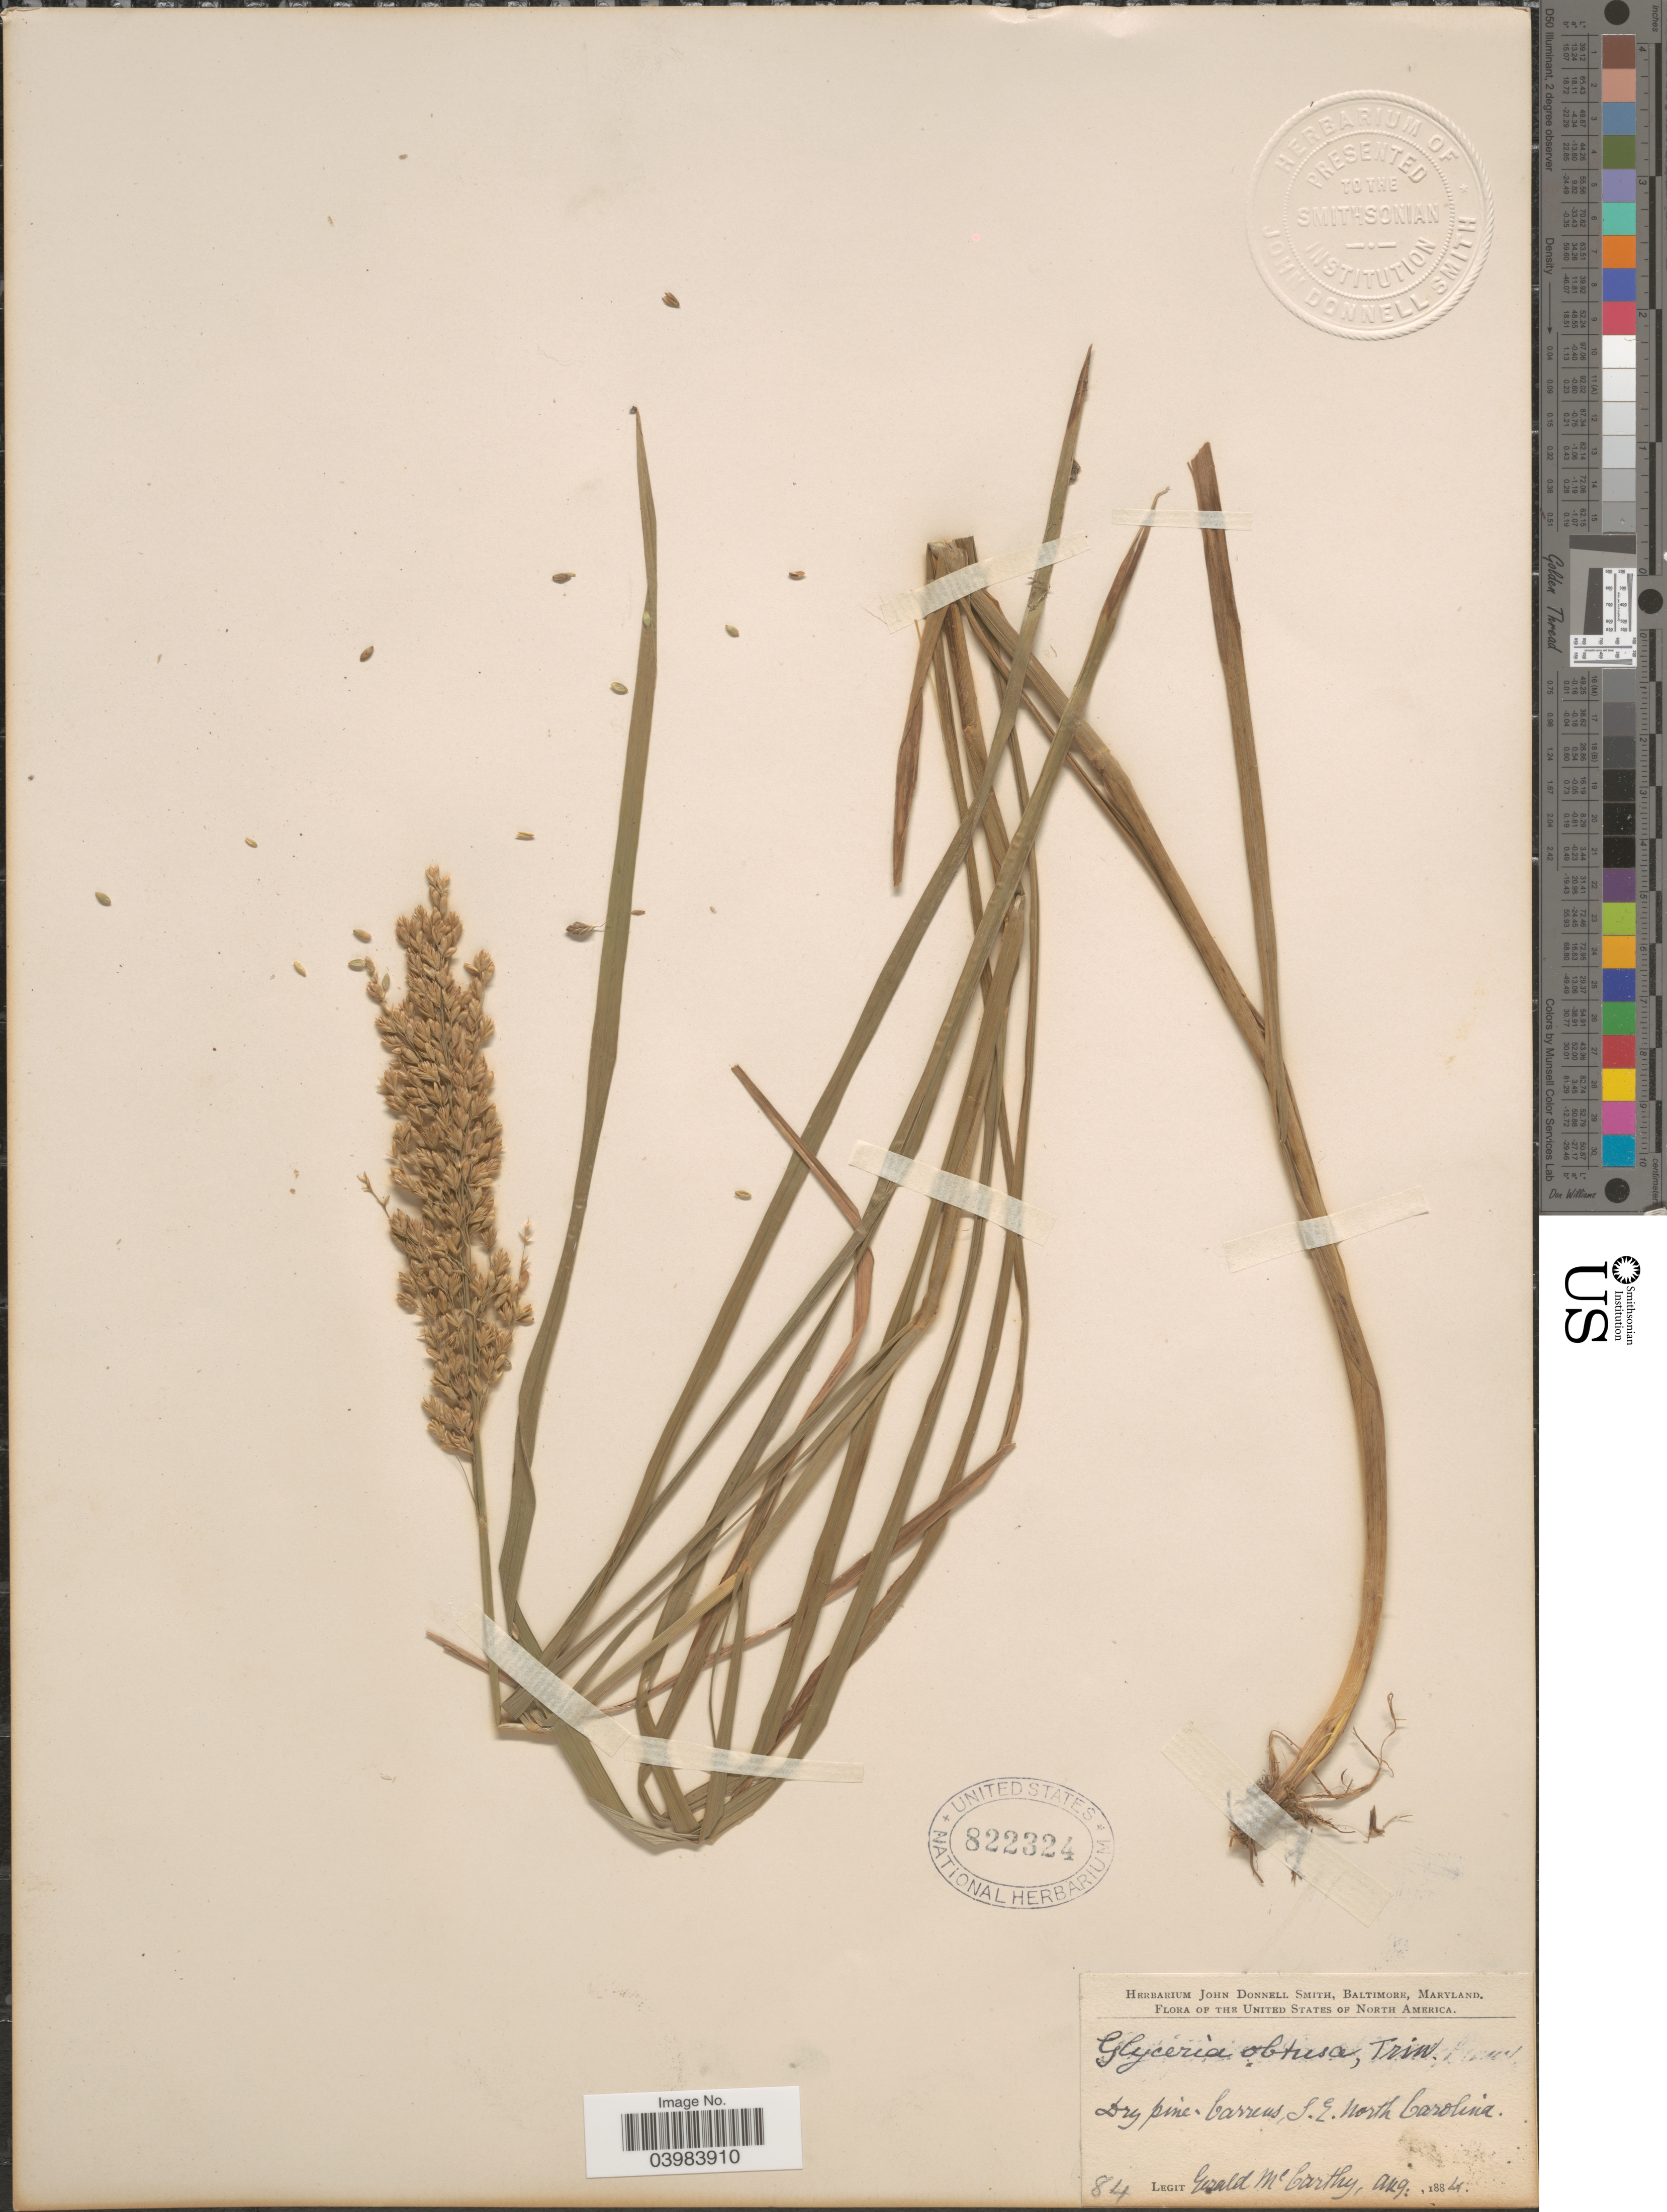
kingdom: Plantae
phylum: Tracheophyta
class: Liliopsida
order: Poales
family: Poaceae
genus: Glyceria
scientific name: Glyceria obtusa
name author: (Muhl.) Trin.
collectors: G. McCarthy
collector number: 84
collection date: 1884-08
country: United States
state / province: North Carolina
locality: Dry pine barrens, S.E. North Carolina.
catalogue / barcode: US 822324